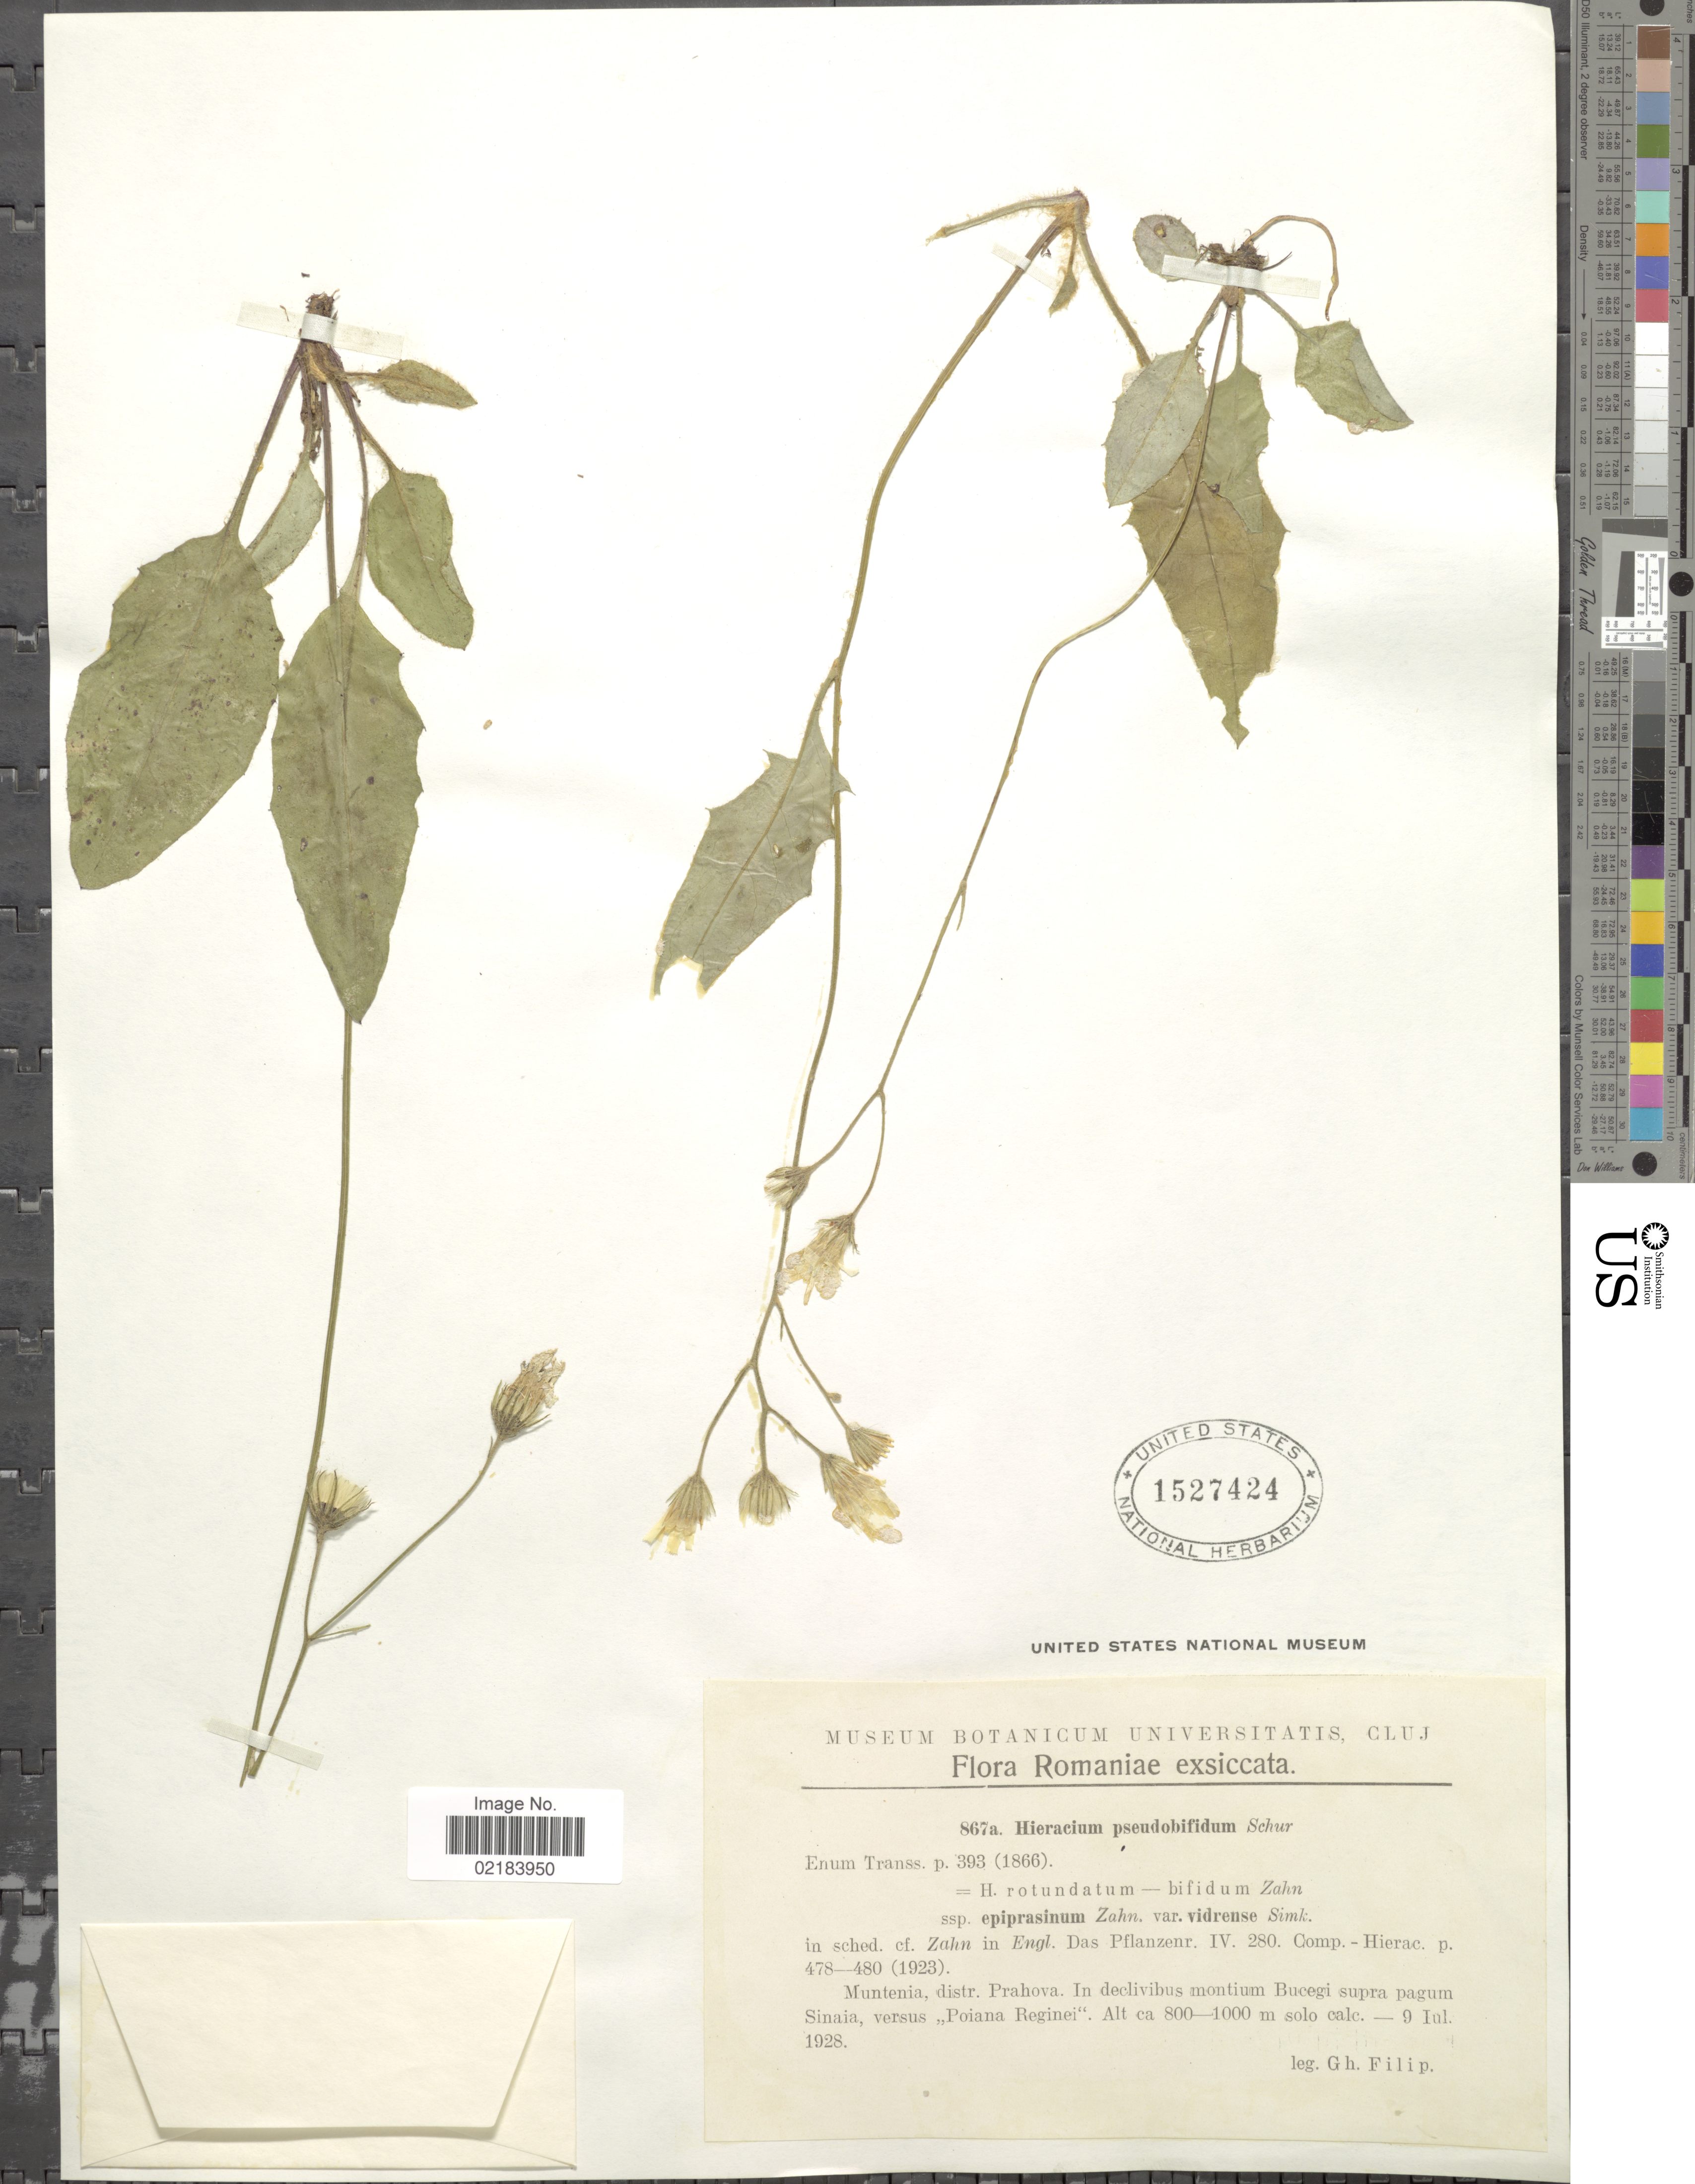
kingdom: Plantae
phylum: Tracheophyta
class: Magnoliopsida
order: Asterales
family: Asteraceae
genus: Hieracium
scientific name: Hieracium pseudobifidum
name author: Schur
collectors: G. Filip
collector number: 867a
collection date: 1928-07-09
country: Romania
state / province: Prahova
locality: Muntenia, Pagum Sinaia, versus "Poiana Reginei"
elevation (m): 800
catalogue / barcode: US 1527424